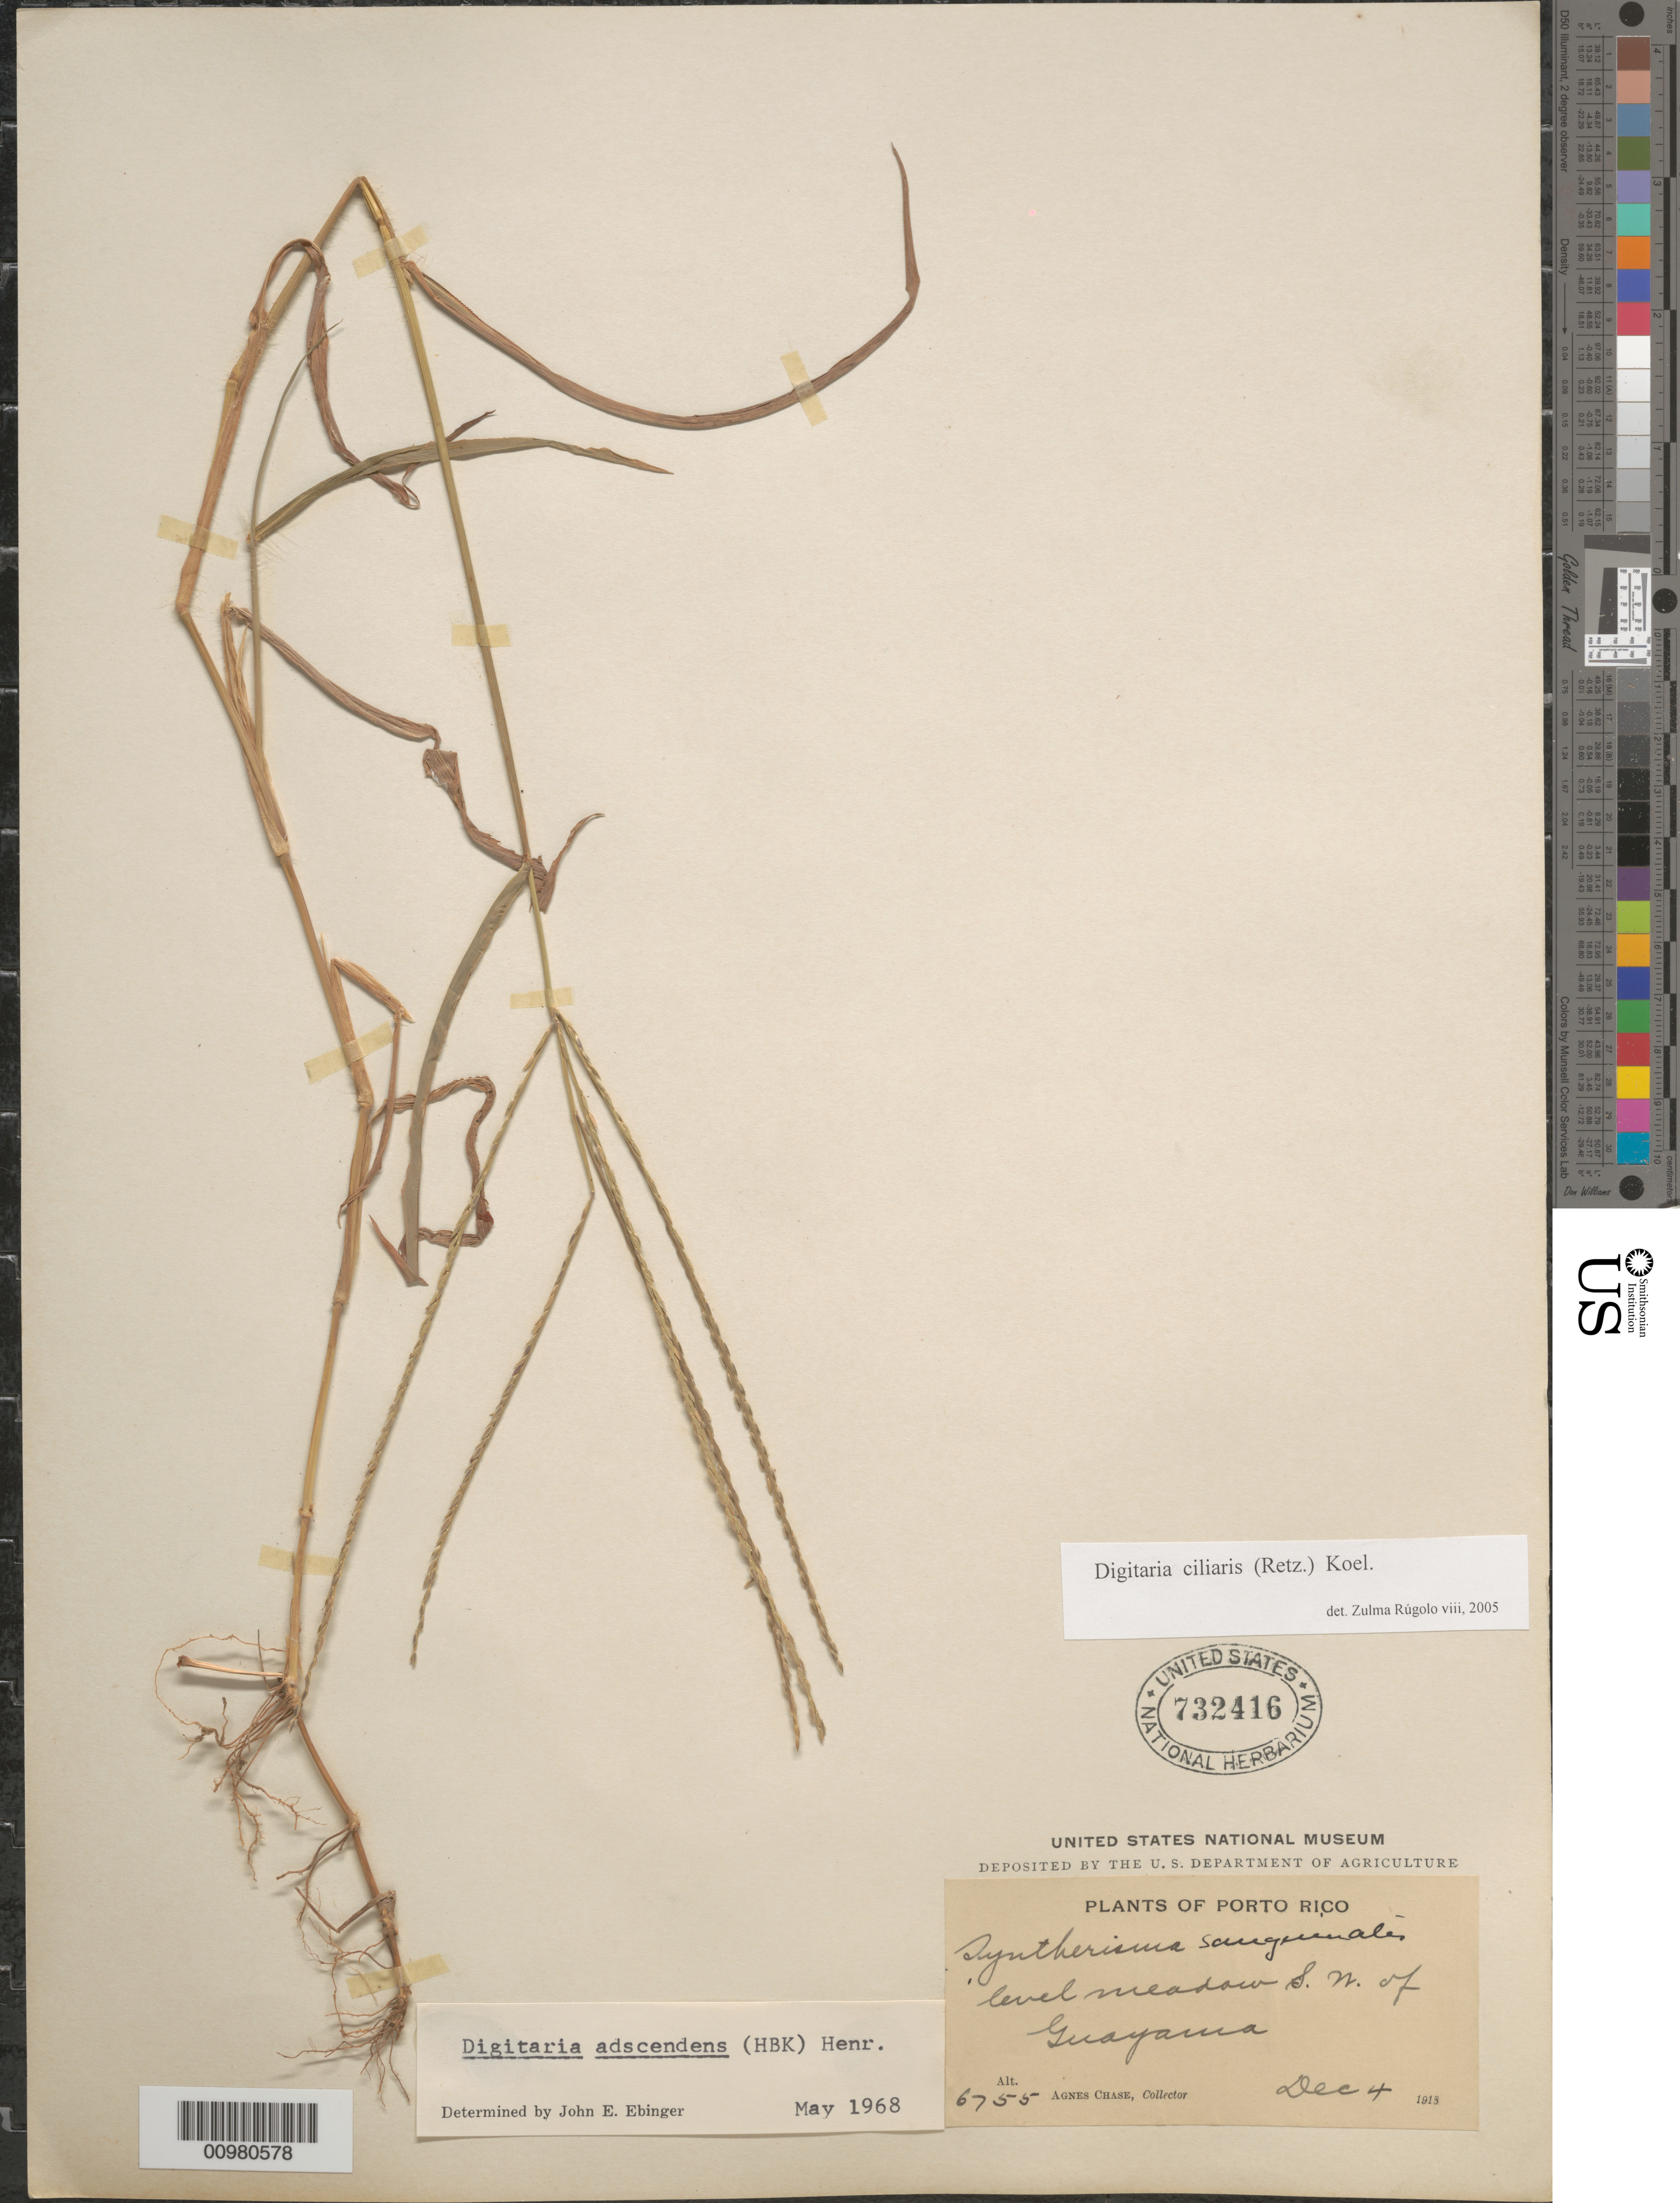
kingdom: Plantae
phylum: Tracheophyta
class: Liliopsida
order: Poales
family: Poaceae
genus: Digitaria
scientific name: Digitaria ciliaris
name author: (Retz.) Koeler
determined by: Rúgolo, Z.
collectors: A. Chase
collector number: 6755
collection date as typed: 04 Dec 1913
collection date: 1913-12-04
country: Puerto Rico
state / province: Guayama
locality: Guayama, southwest of.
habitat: Level meadow.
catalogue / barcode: US 732416